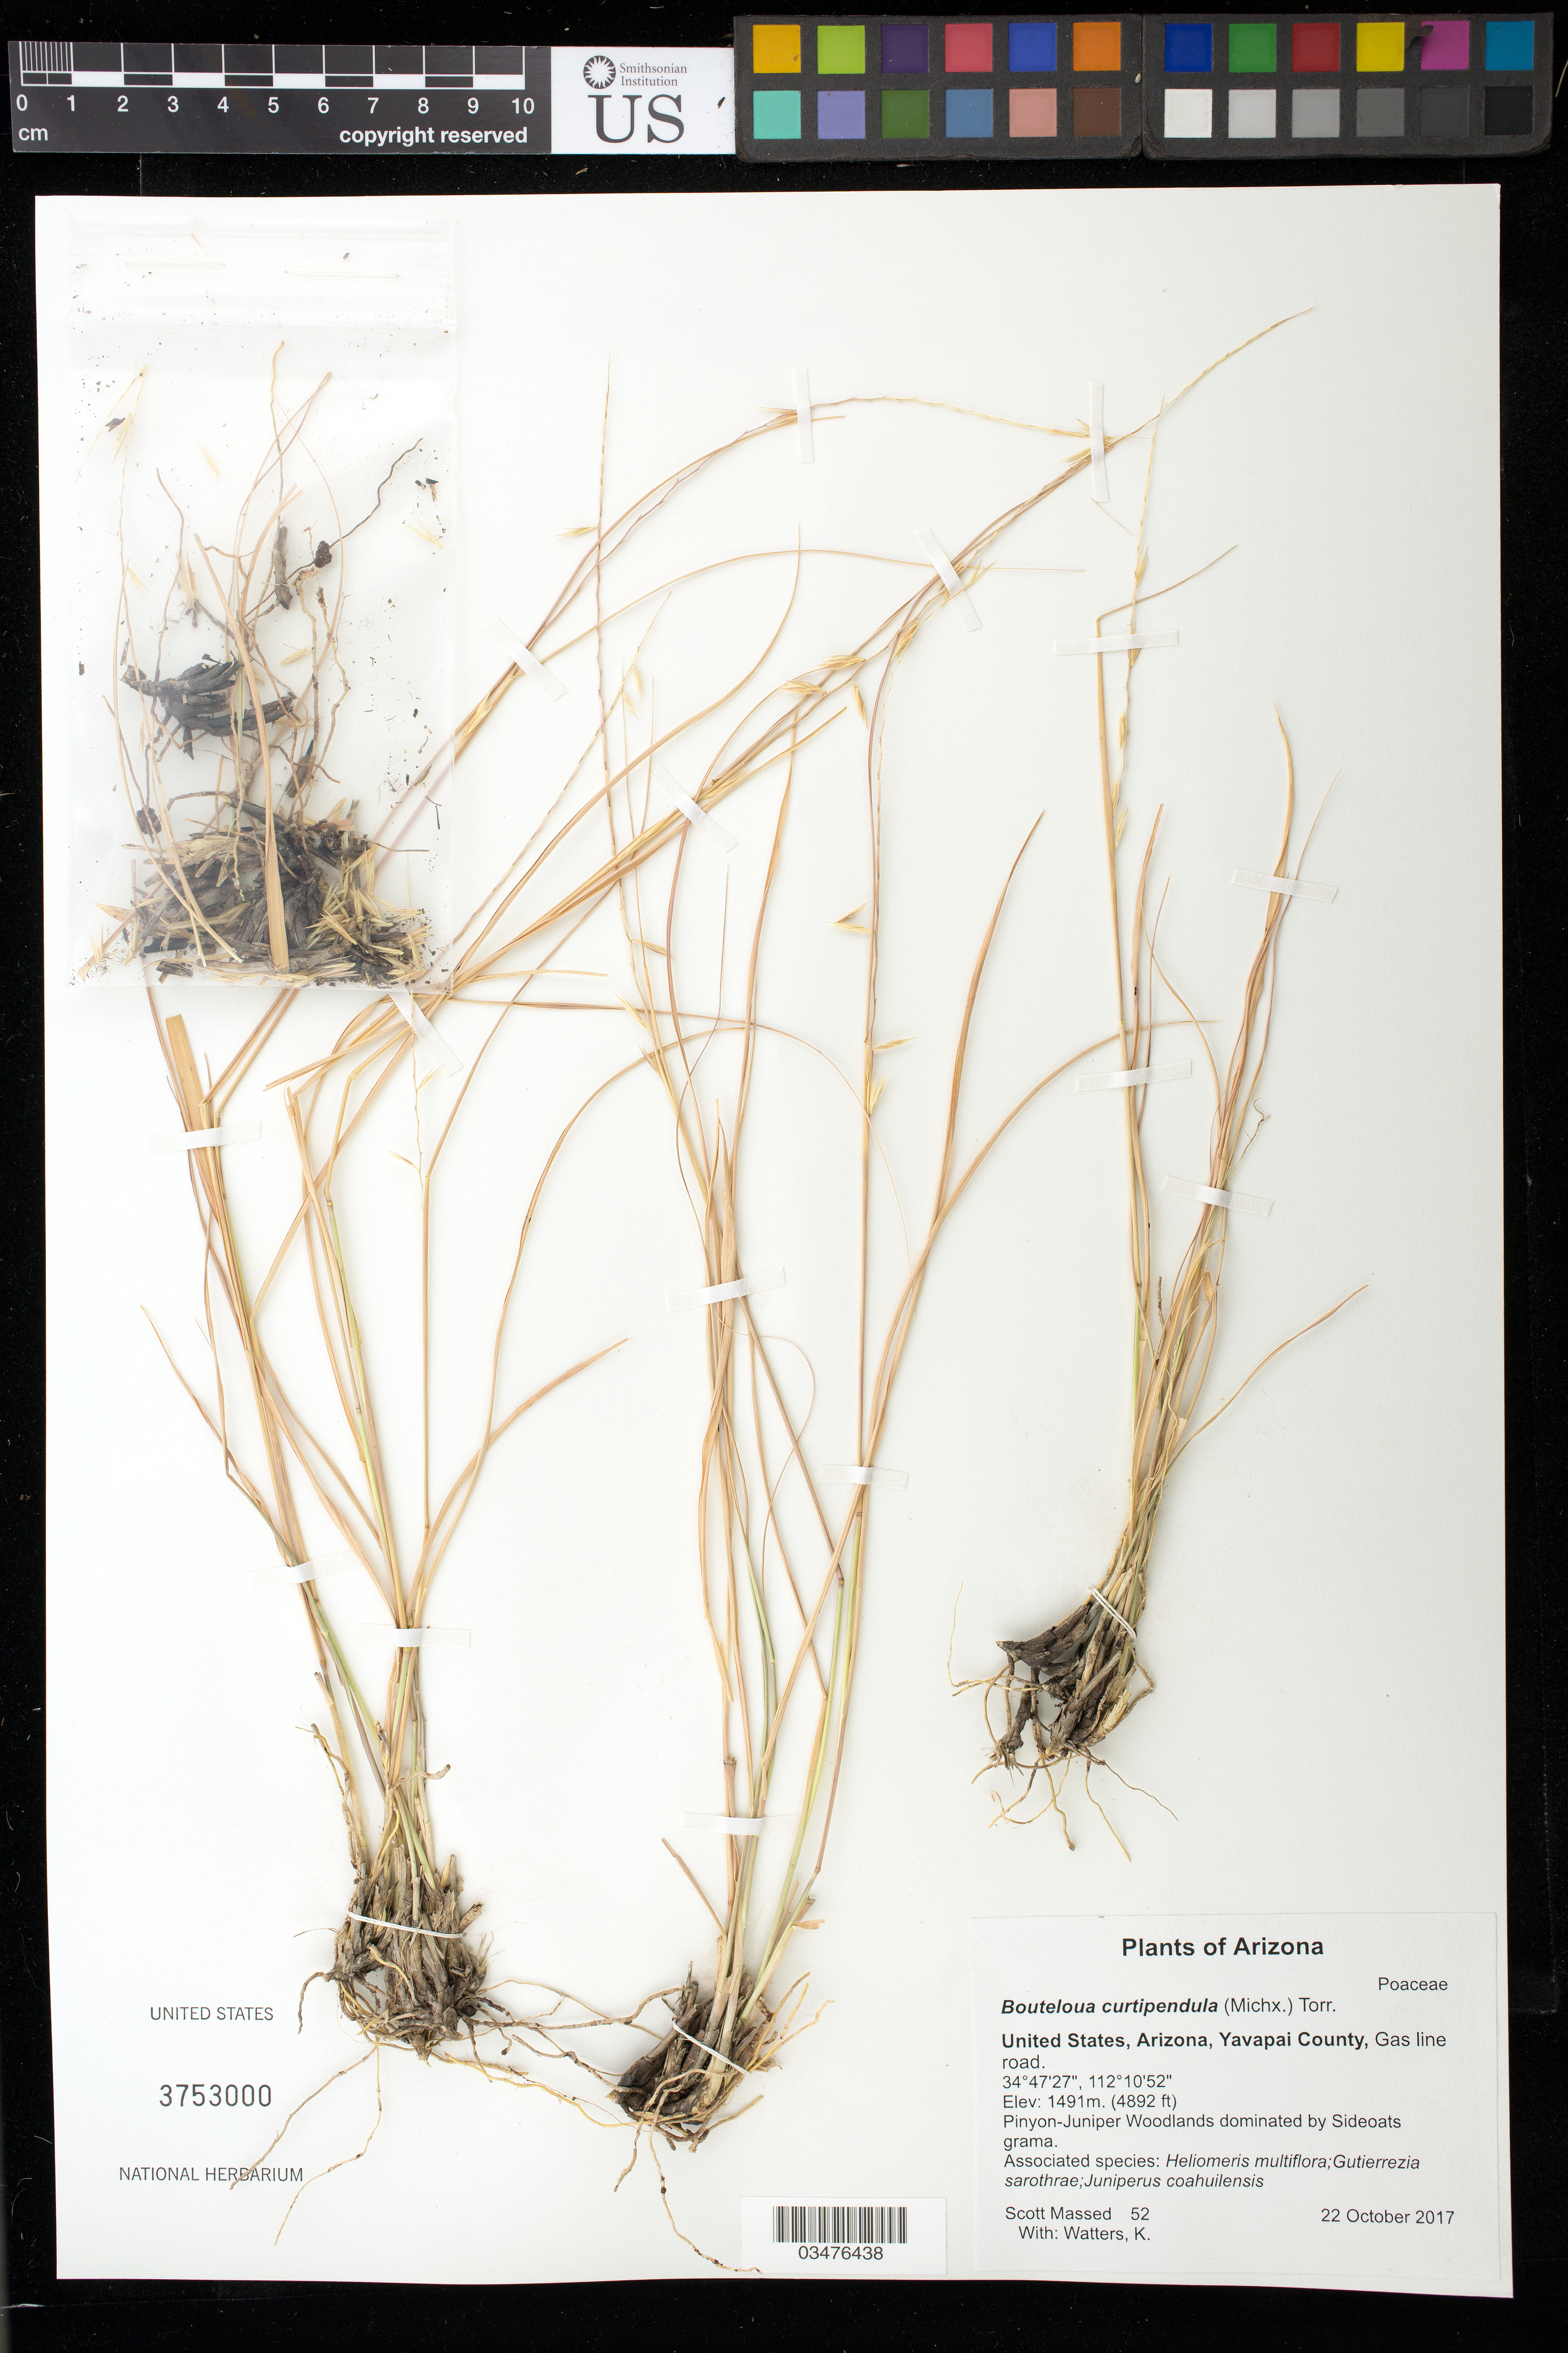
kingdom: Plantae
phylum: Tracheophyta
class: Liliopsida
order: Poales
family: Poaceae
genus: Bouteloua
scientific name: Bouteloua curtipendula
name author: (Michx.) Torr.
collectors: S. Massed & K. Watters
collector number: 52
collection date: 2017-10-22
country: United States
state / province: Arizona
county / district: Yavapai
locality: Gas line road.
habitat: Pinyon Juniper woodlands dominated by Sideoats grama. With Heliomeris multiflora, Gutierrezia sarothrae, Juniperus coahuilensis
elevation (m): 1491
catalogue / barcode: US 3753000